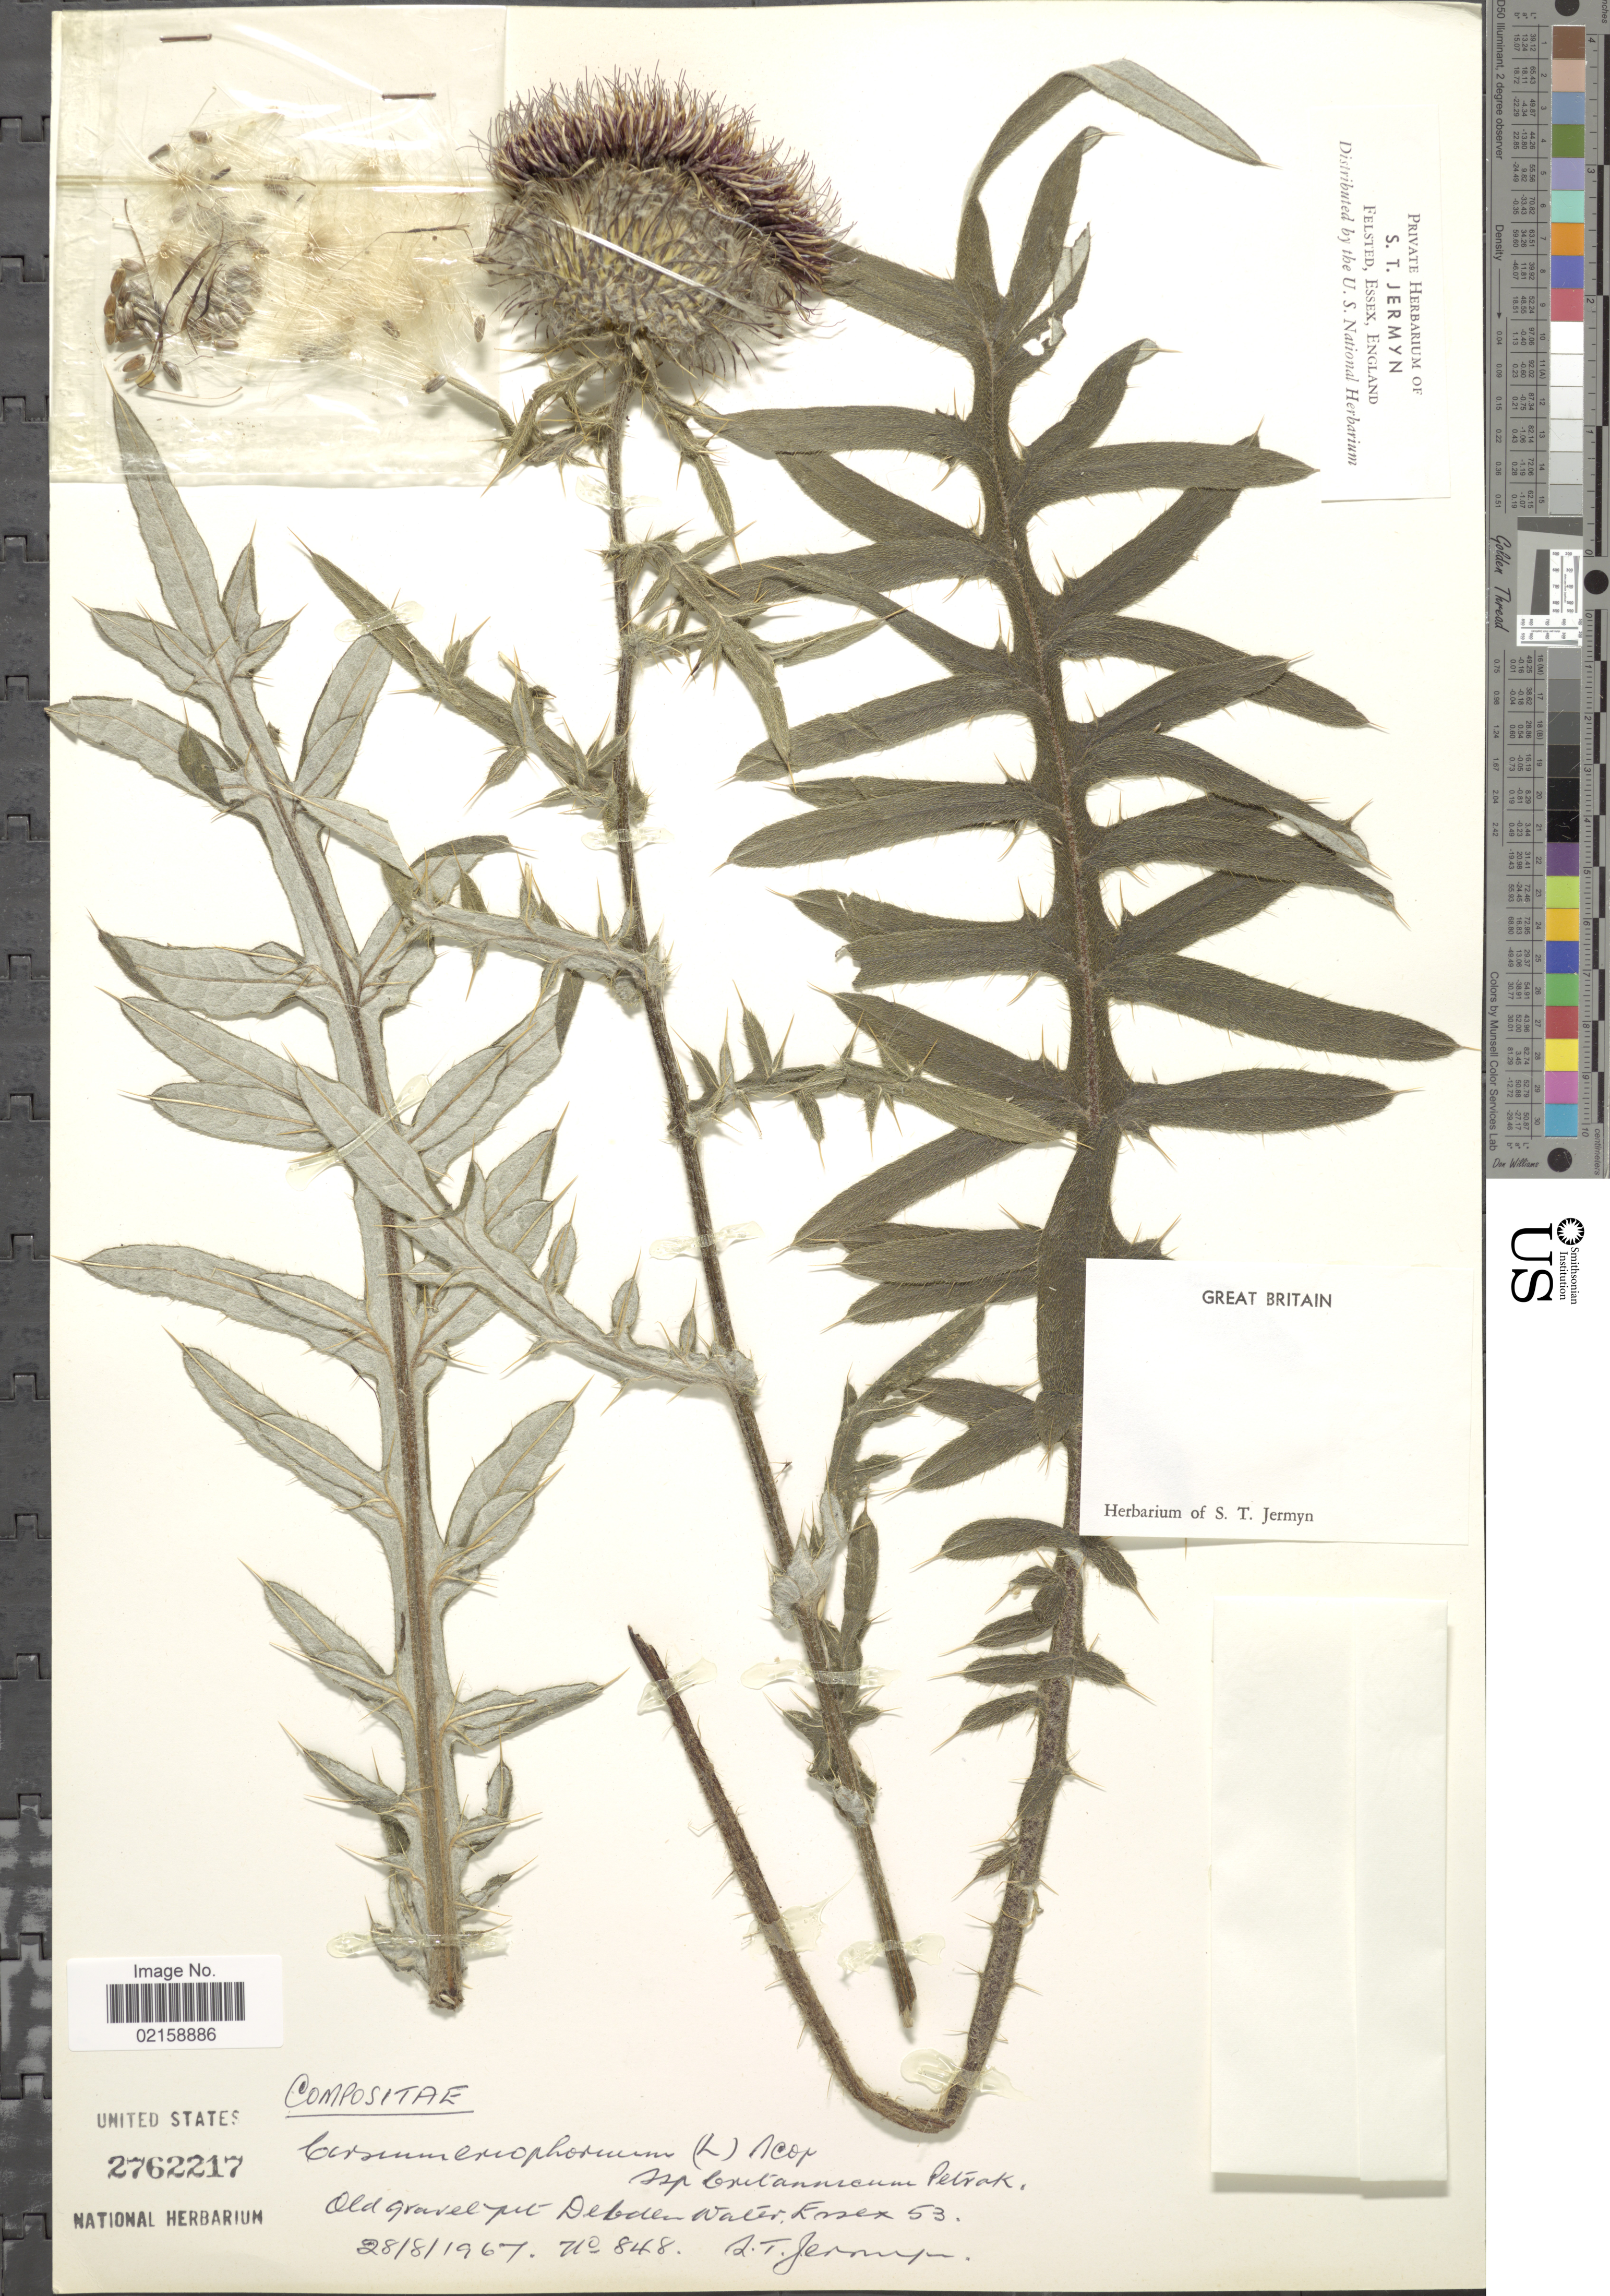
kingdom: Plantae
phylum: Tracheophyta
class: Magnoliopsida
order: Asterales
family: Asteraceae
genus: Cirsium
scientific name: Cirsium eriophorum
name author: (L.) Scop.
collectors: S. Jermyn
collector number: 848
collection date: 1967-08-28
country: United Kingdom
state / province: England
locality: Old Gravel pit, Debden Water Essex 53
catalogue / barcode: US 2762217